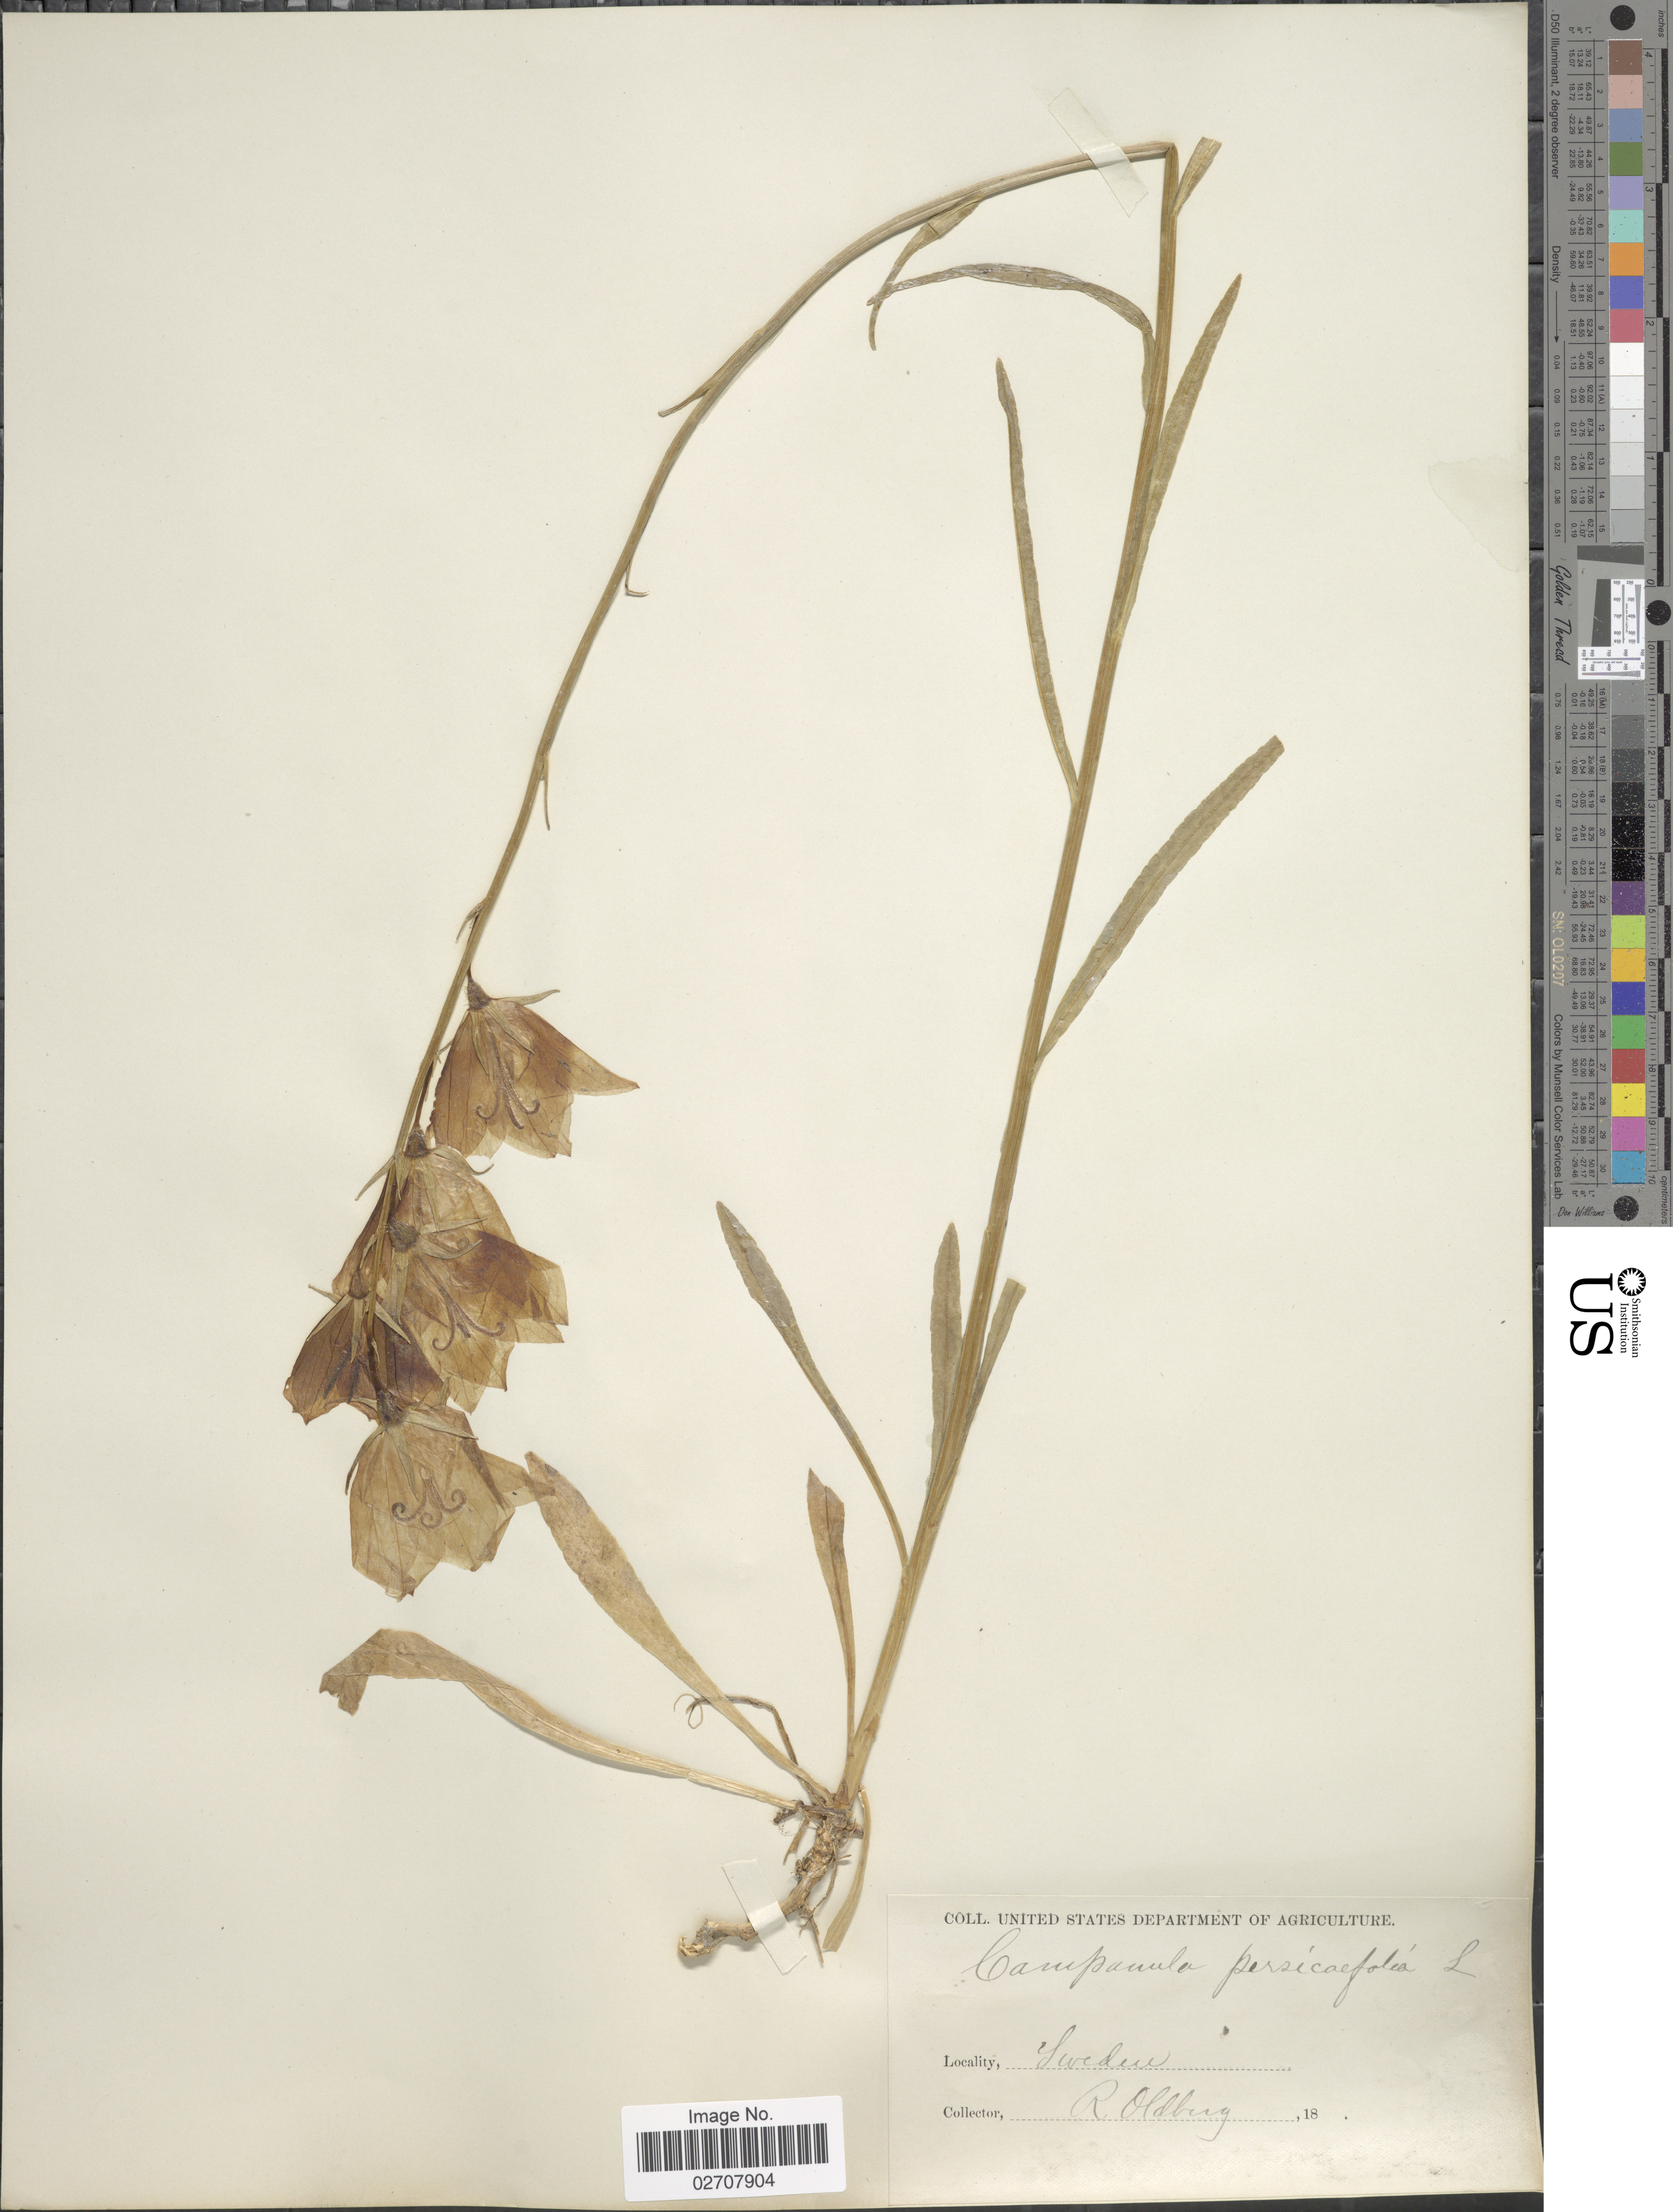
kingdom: Plantae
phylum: Tracheophyta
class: Magnoliopsida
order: Asterales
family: Campanulaceae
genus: Campanula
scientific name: Campanula persicifolia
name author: L.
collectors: R. Oldberg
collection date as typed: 18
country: Sweden